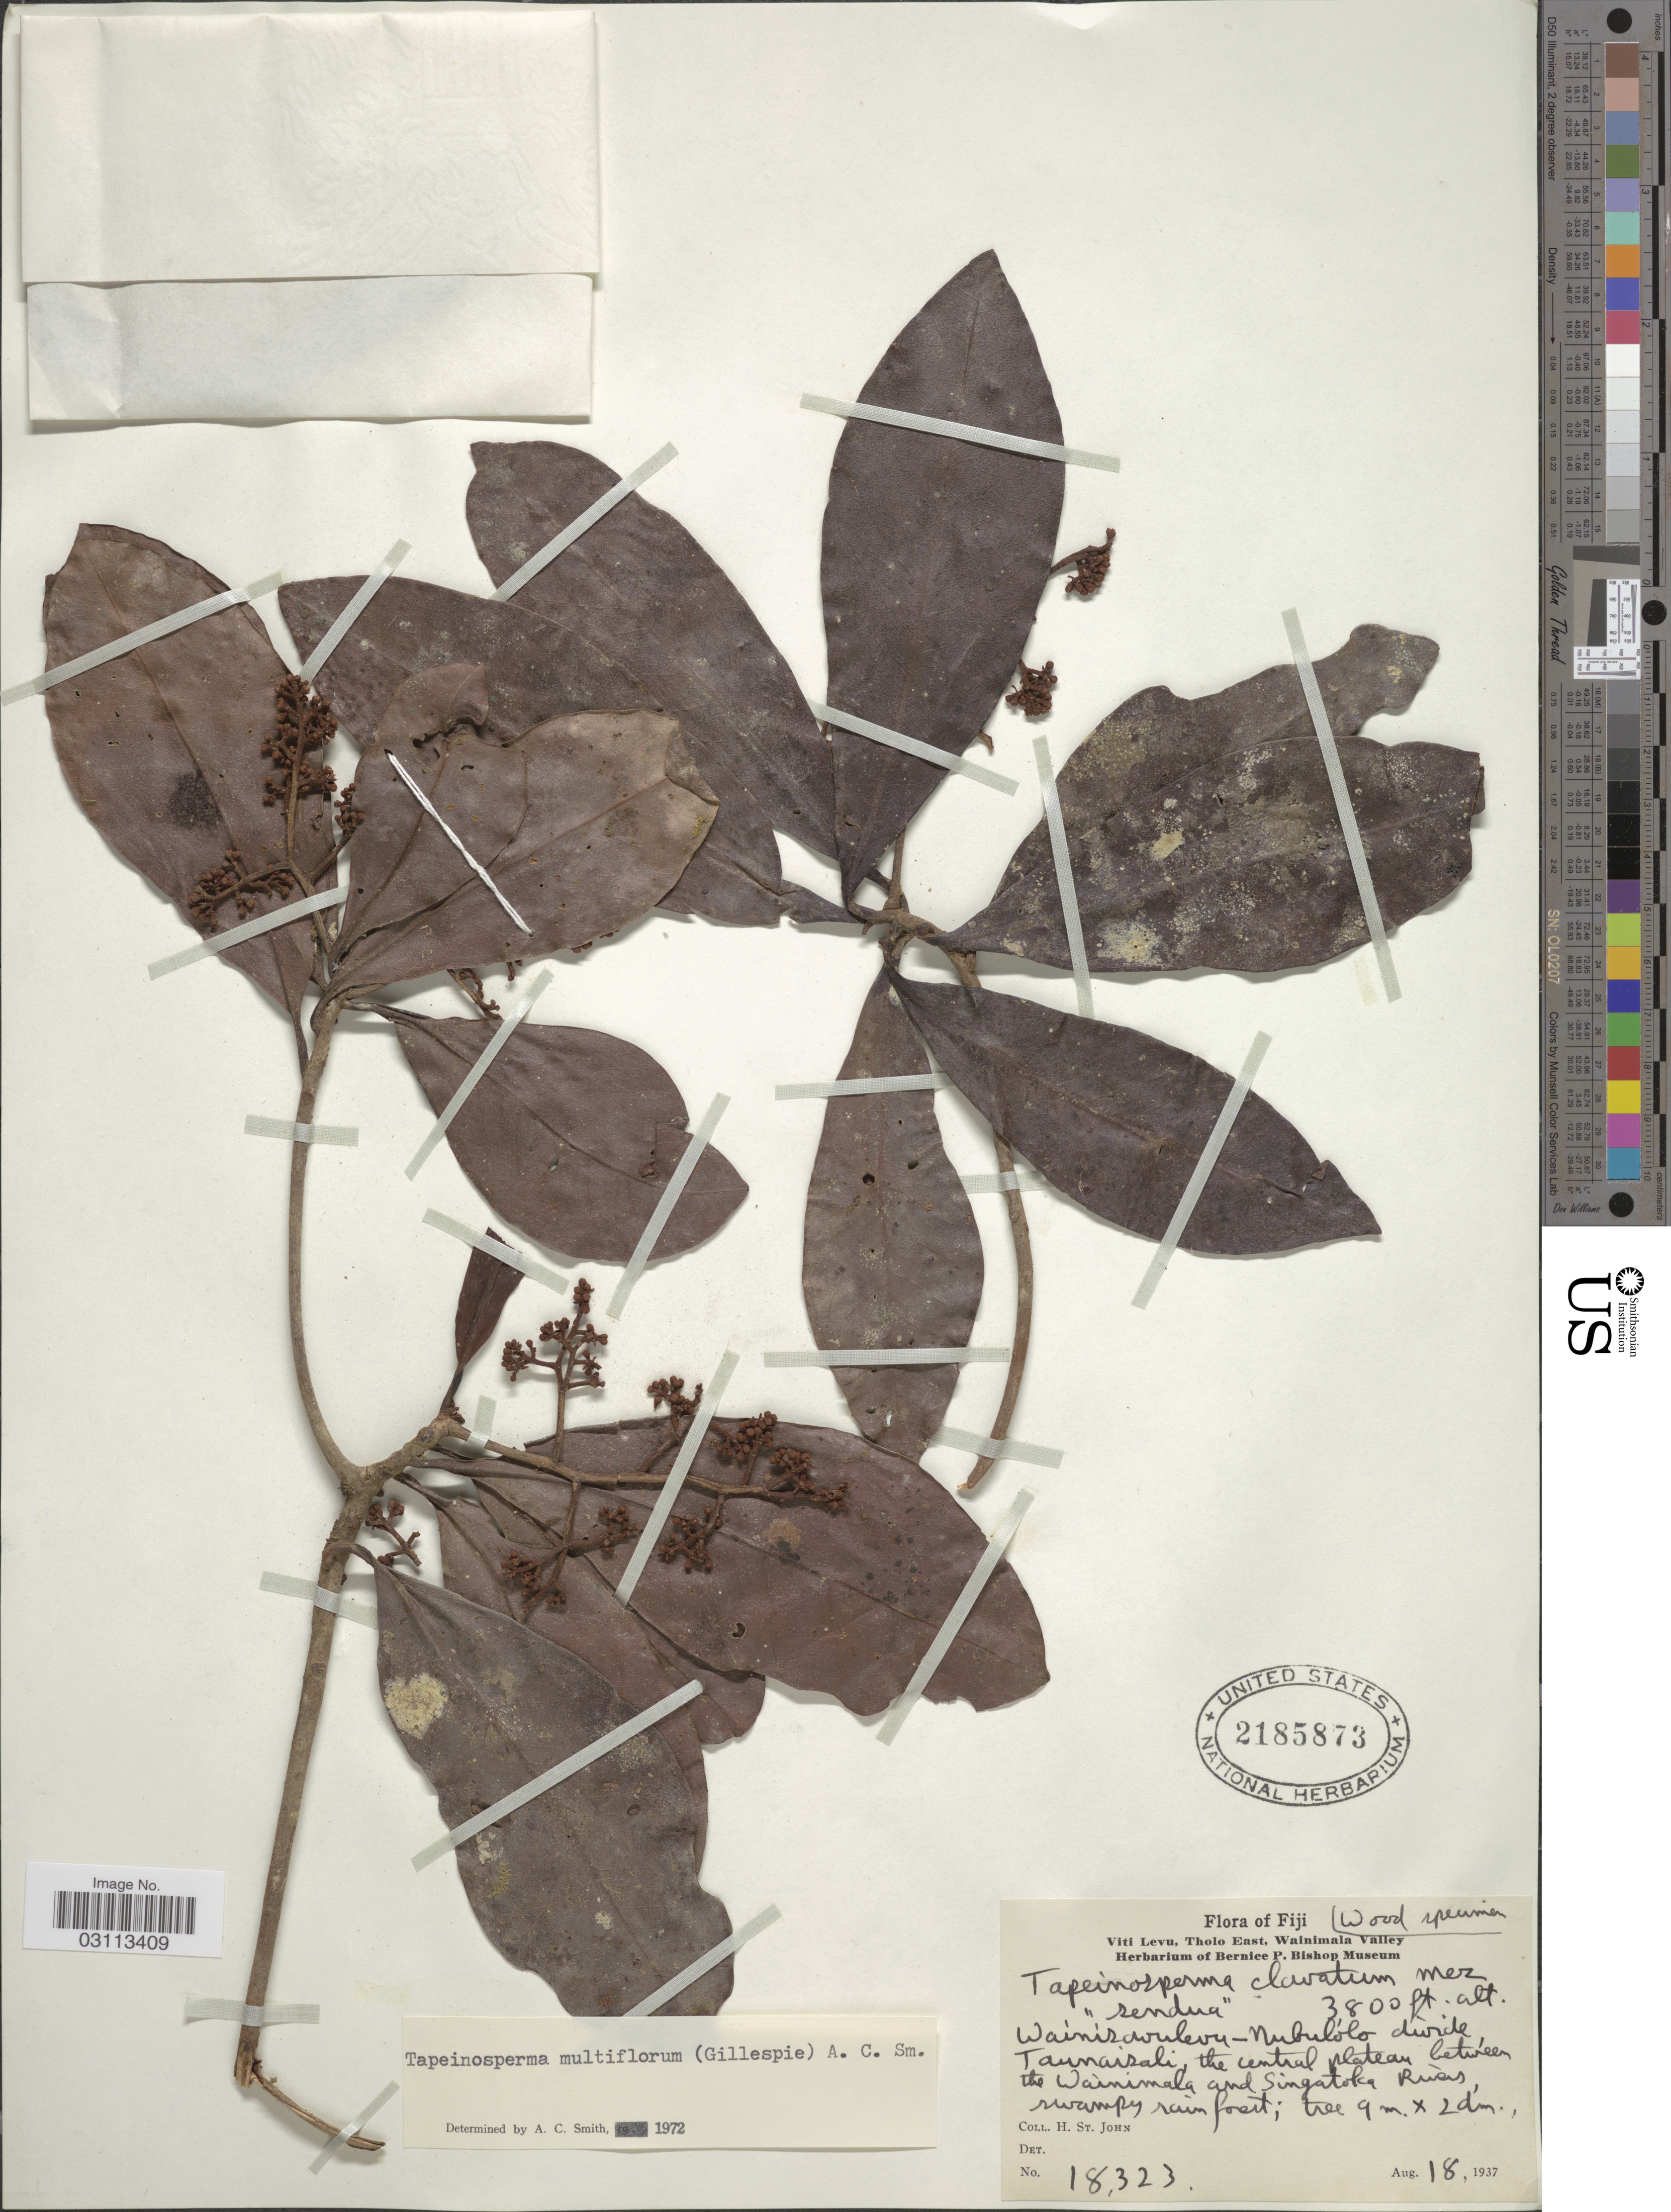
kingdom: Plantae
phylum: Tracheophyta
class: Magnoliopsida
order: Ericales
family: Primulaceae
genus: Tapeinosperma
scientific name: Tapeinosperma multiflorum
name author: (Gillespie) A.C. Sm.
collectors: H. St. John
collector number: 18323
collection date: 1937-08-18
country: Fiji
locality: Wainisavulevu-Nubulólo divide, Taunaisali, the central plateau between the Wainimala and Singatoka Rivers.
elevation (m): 1158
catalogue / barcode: US 2185873